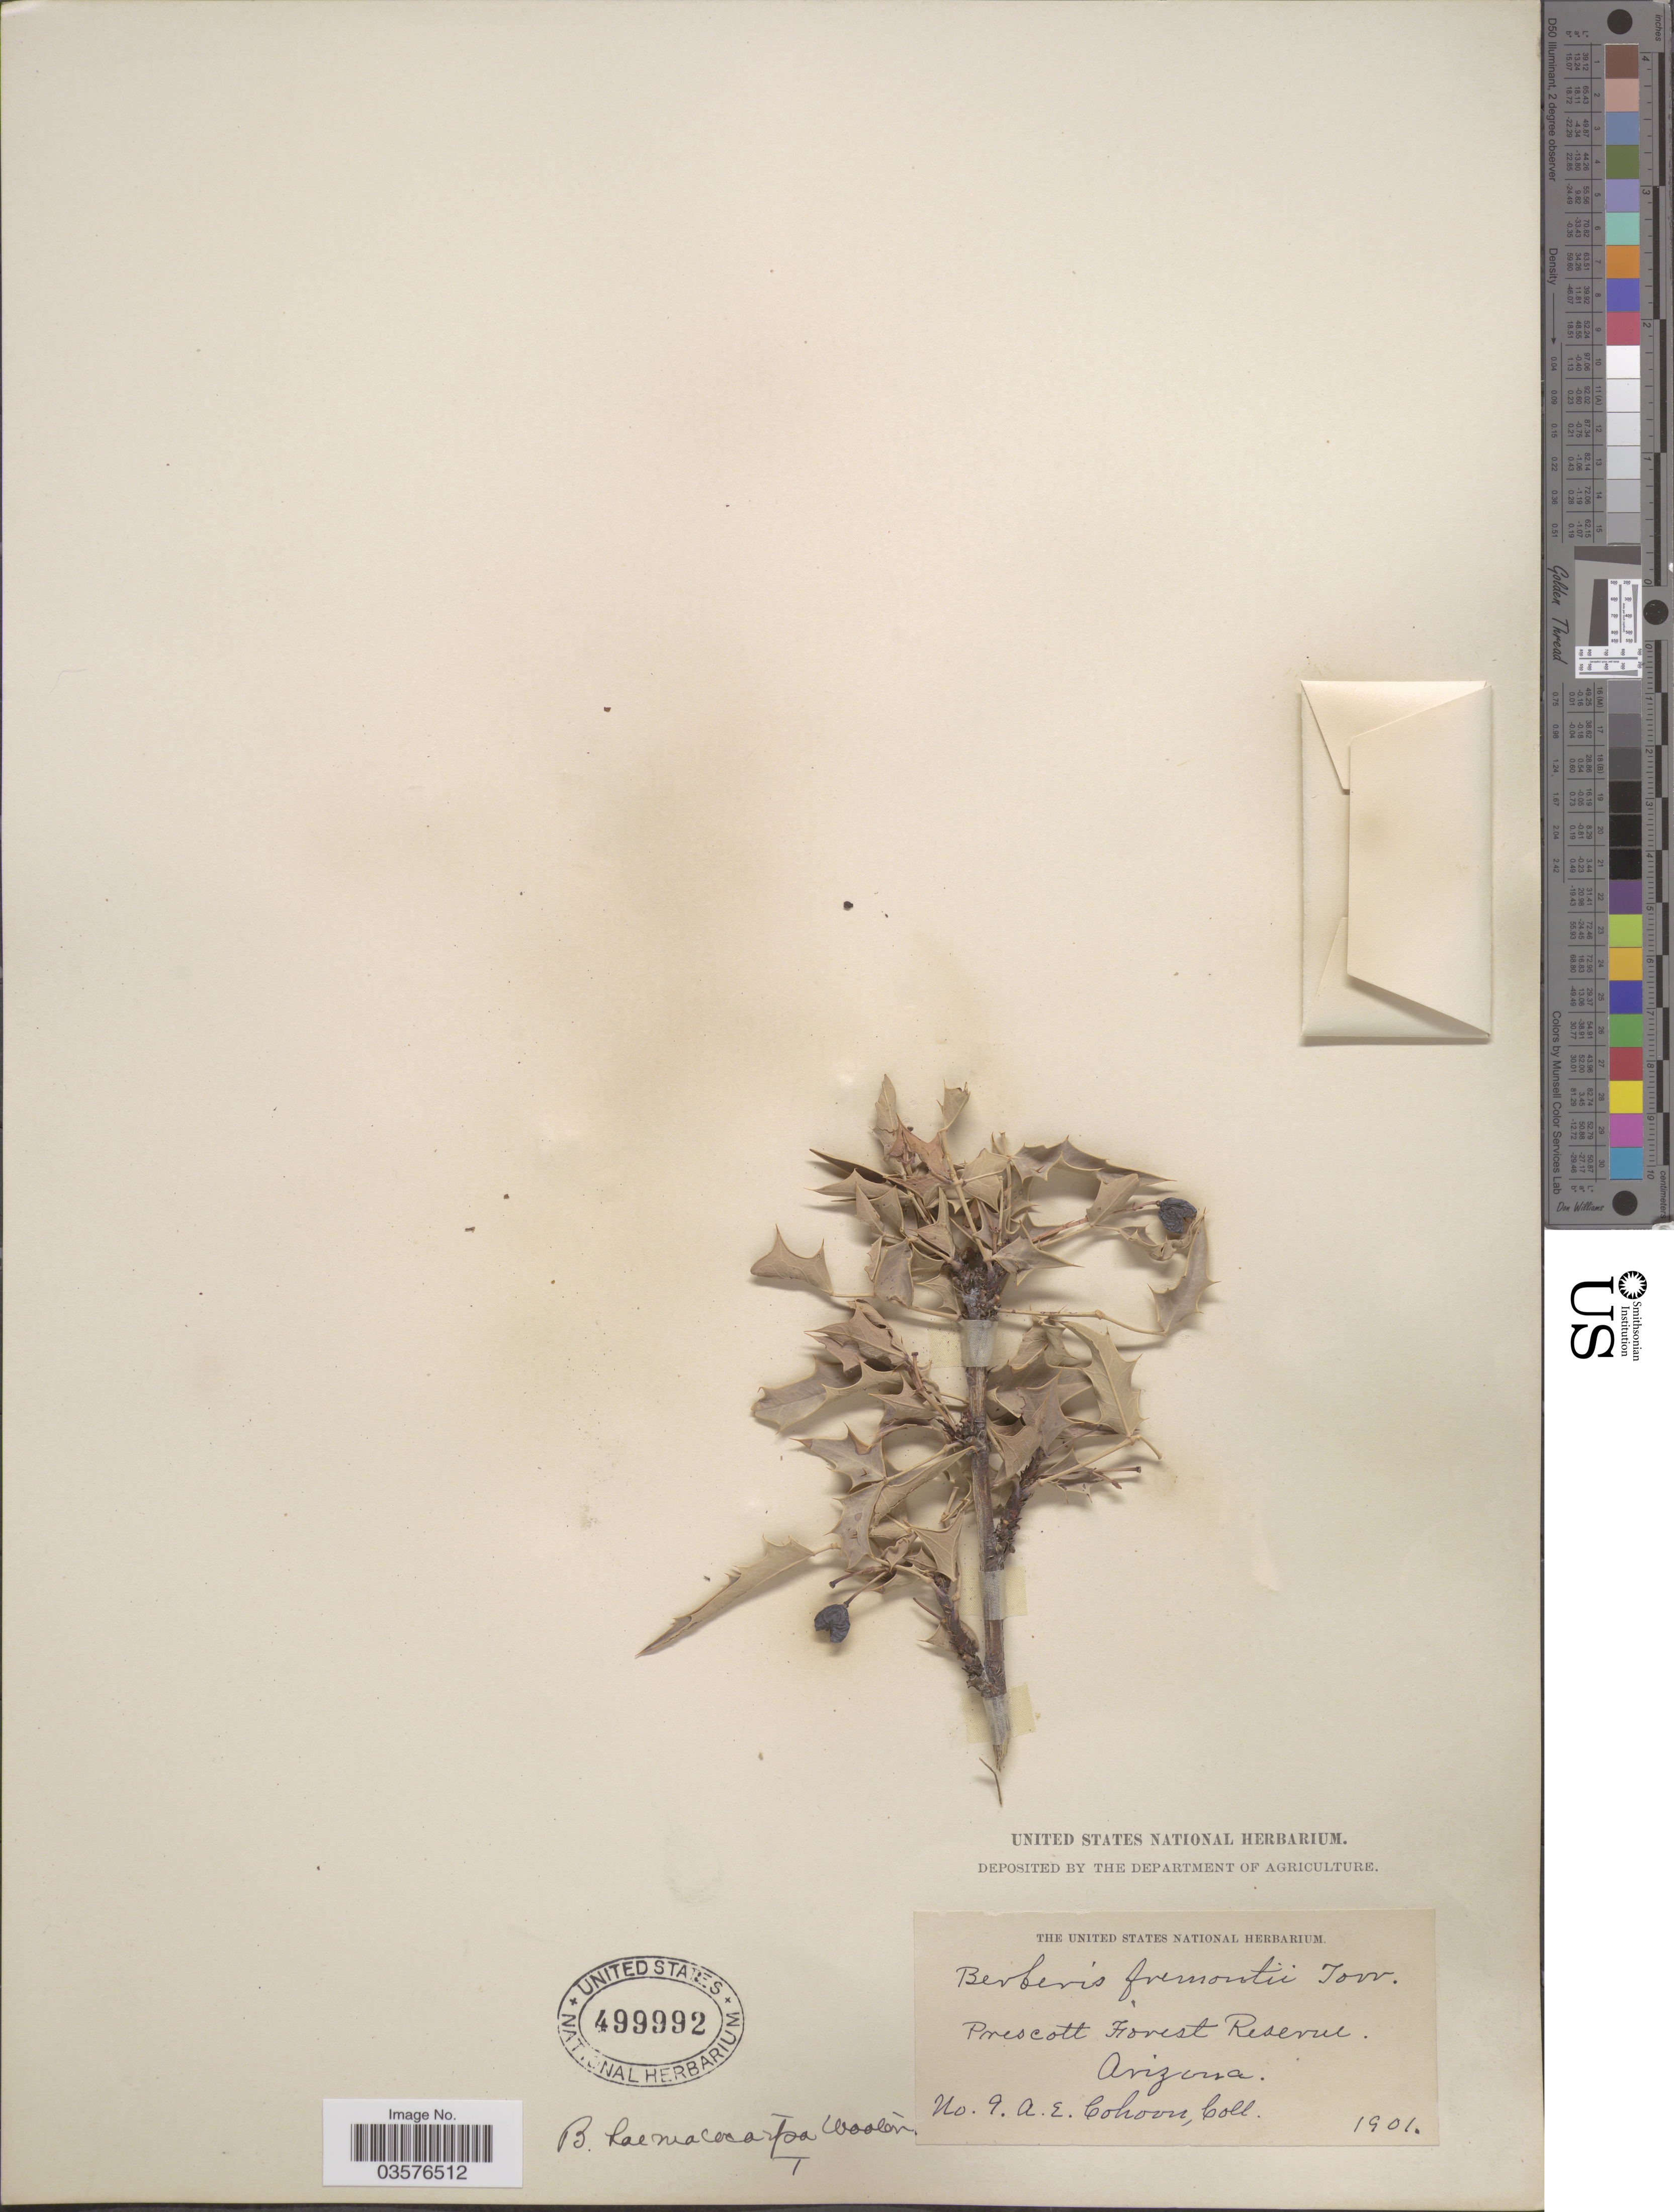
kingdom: Plantae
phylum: Tracheophyta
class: Magnoliopsida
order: Ranunculales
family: Berberidaceae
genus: Mahonia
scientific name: Mahonia haematocarpa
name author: (Wooton) Fedde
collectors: A. Cohoon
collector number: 9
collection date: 1901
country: United States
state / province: Arizona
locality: Prescott Forest Reserve.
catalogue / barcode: US 499992